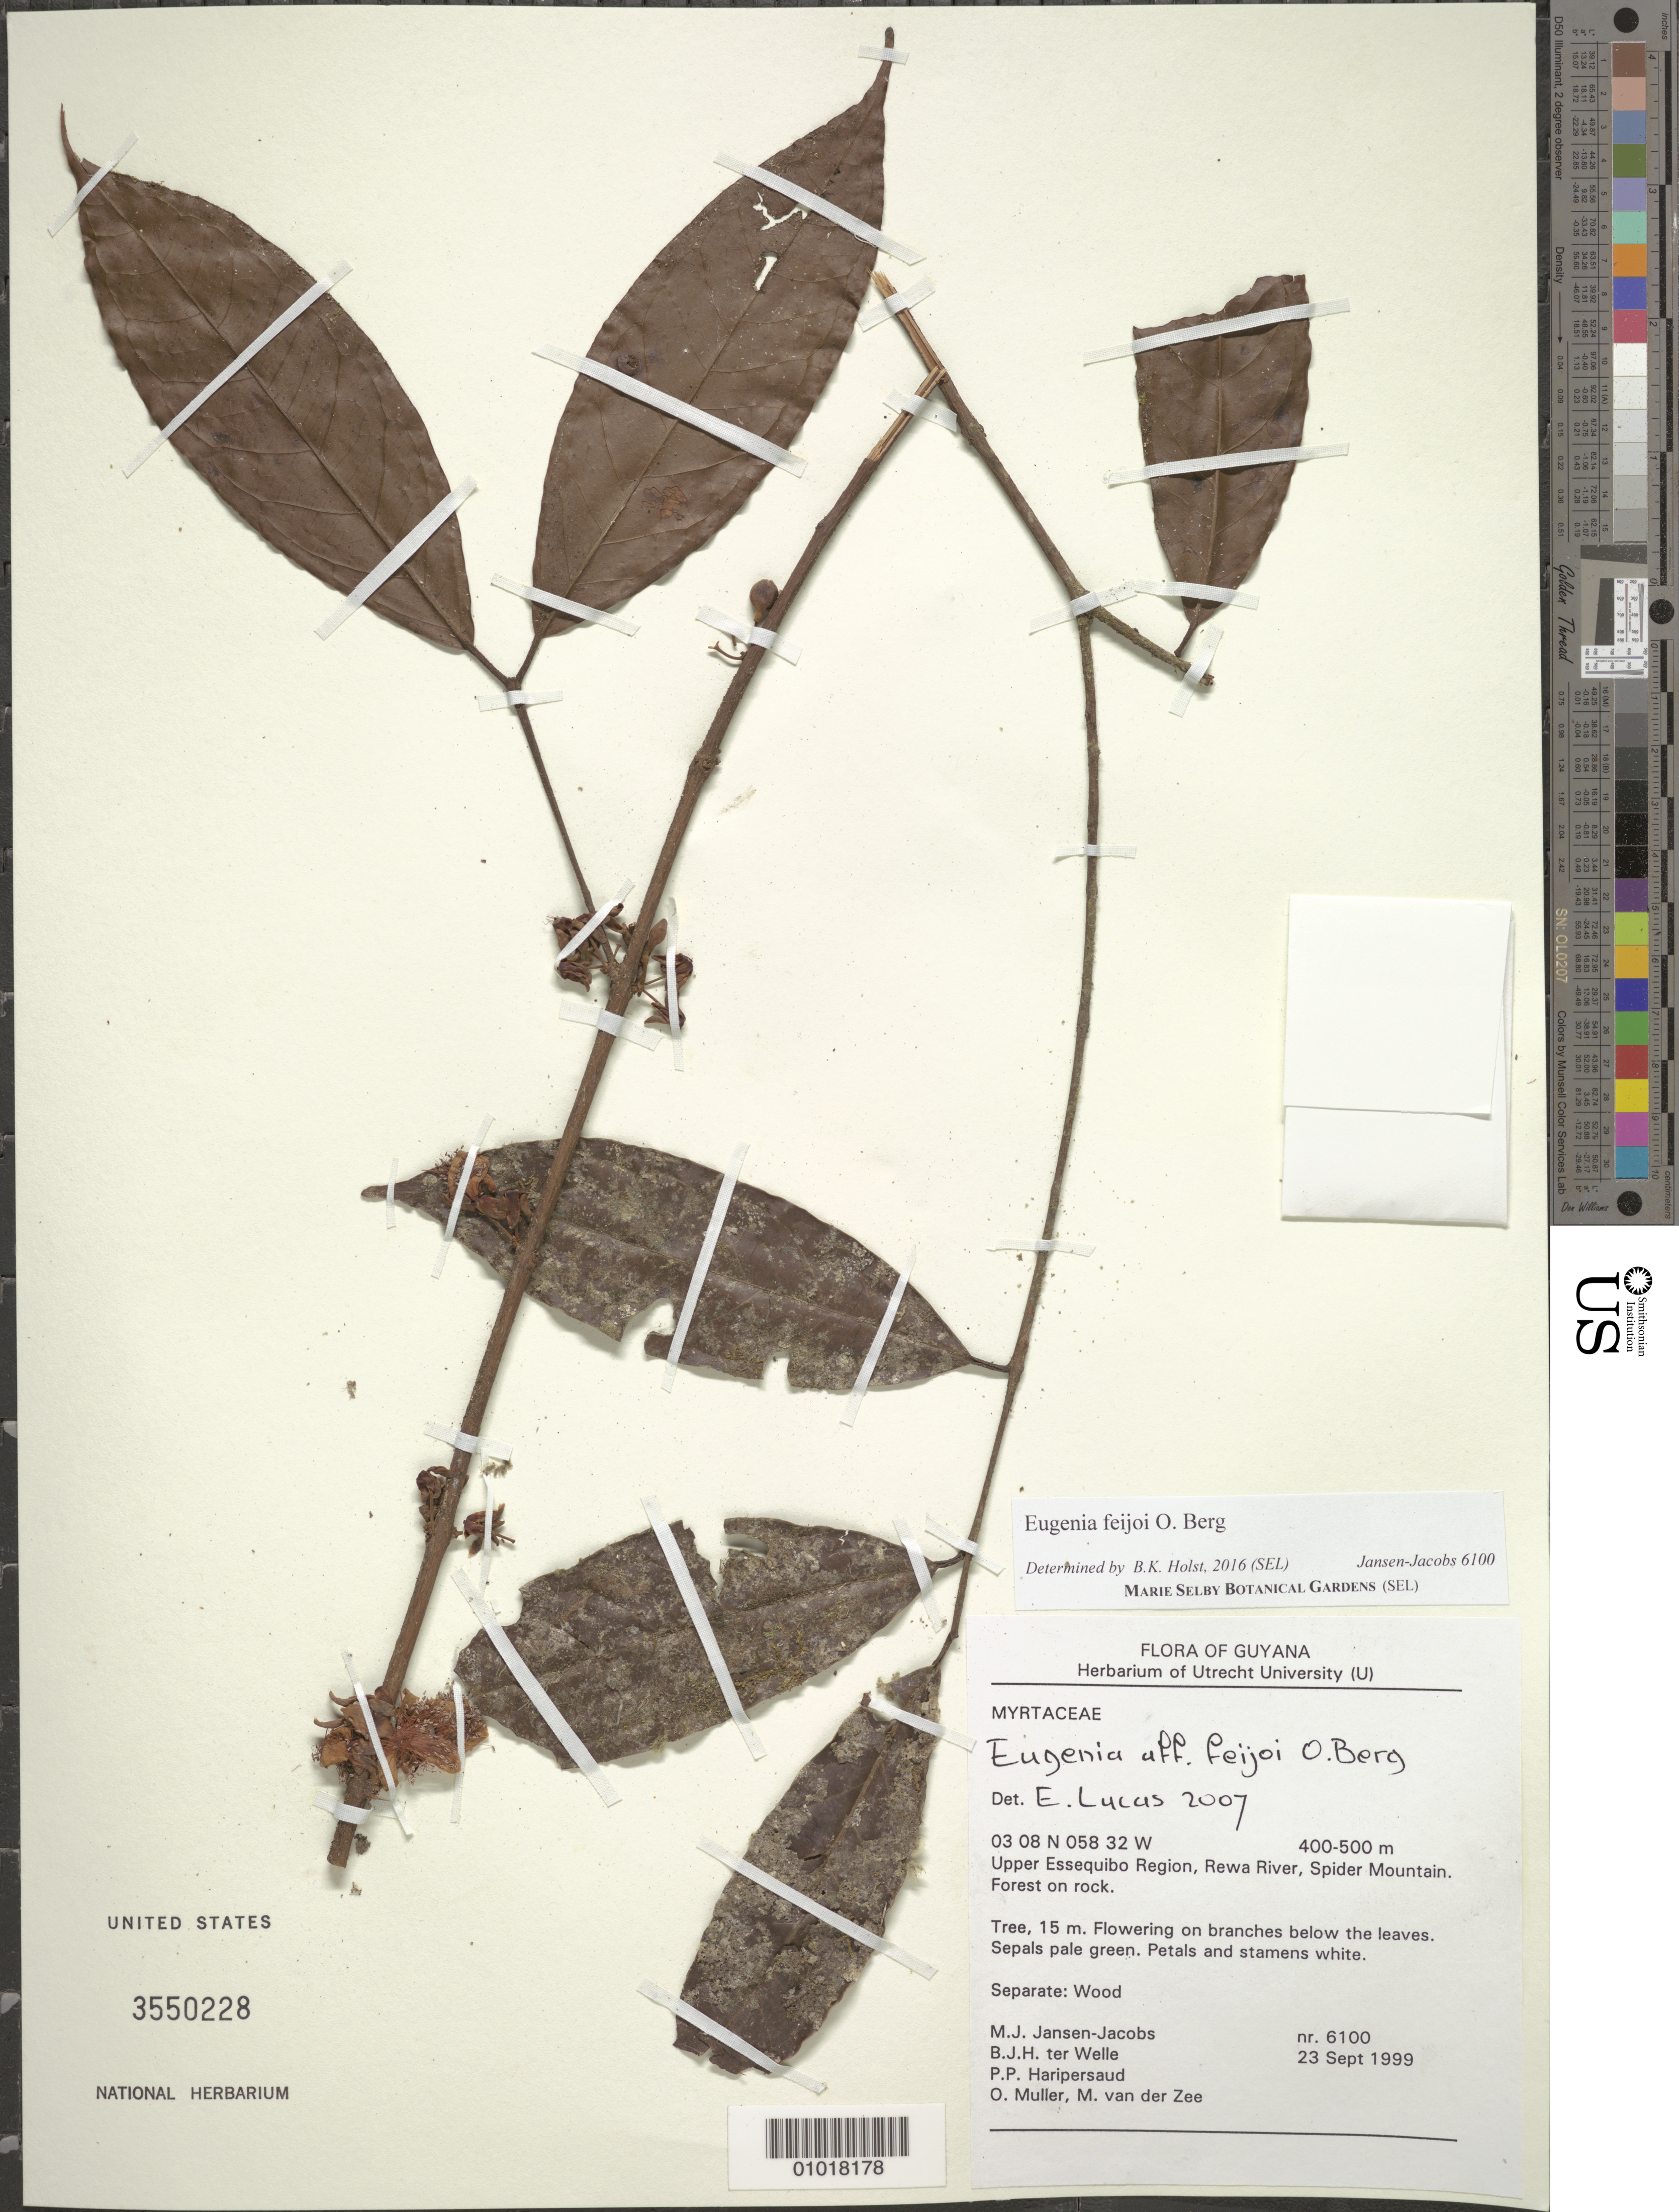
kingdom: Plantae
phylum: Tracheophyta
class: Magnoliopsida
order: Myrtales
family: Myrtaceae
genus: Eugenia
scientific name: Eugenia moschata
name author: (Aubl.) Nied. ex Durand & B.D. Jacks.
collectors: M. J. Jansen-Jacobs, B. Welle, P. Haripersaud, O. Muller & M. van der Zee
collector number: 6100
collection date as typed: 23-Sep-99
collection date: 1999-09-23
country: Guyana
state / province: U. Takutu-U. Essequibo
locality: Rewa River, Spider Mts., Upper Essequibo Region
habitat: Forest on rock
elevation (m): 400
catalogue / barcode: US 3550228